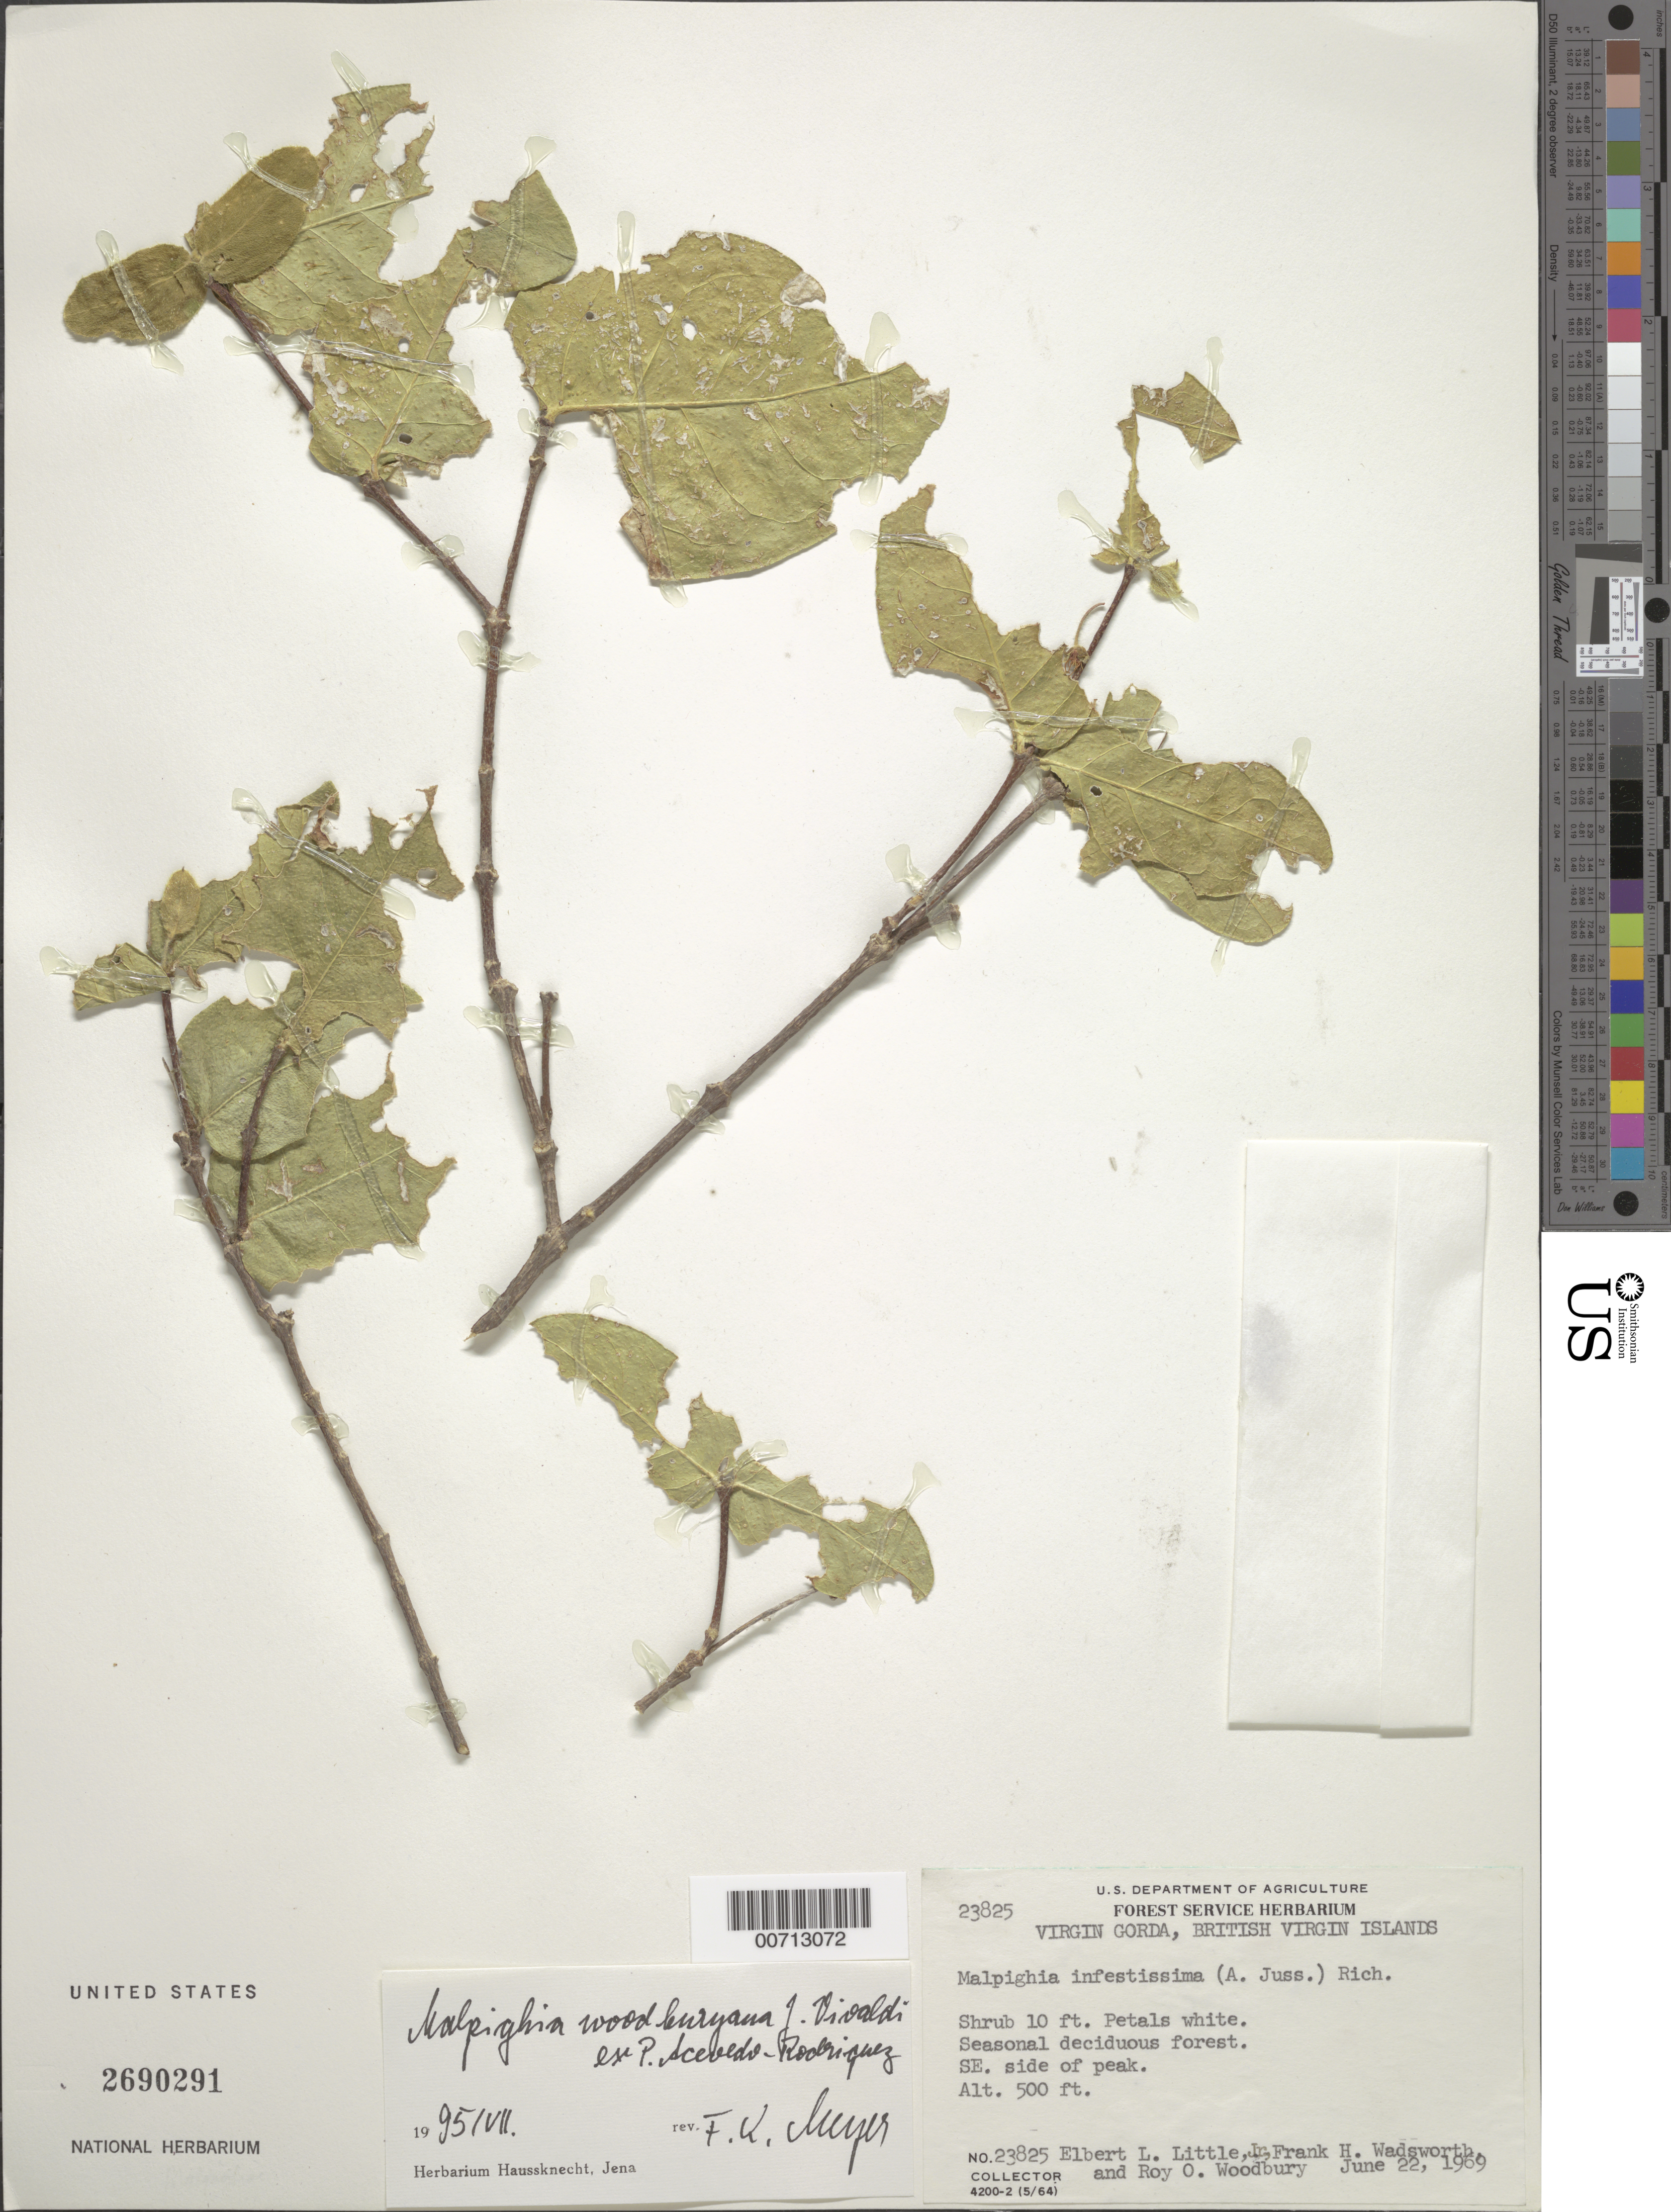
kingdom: Plantae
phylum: Tracheophyta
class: Magnoliopsida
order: Malpighiales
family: Malpighiaceae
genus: Malpighia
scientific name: Malpighia woodburyana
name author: Vivaldi ex Acev.-Rodr.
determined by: Meyer, F. K.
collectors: E. L. Little & F. Wadsworth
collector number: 23825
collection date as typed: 22 Jun 1969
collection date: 1969-06-22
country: British Virgin Islands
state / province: Virgin Gorda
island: Virgin Gorda Island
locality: SE side of peak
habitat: Seasonal deciduous forest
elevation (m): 152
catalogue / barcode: US 2690291